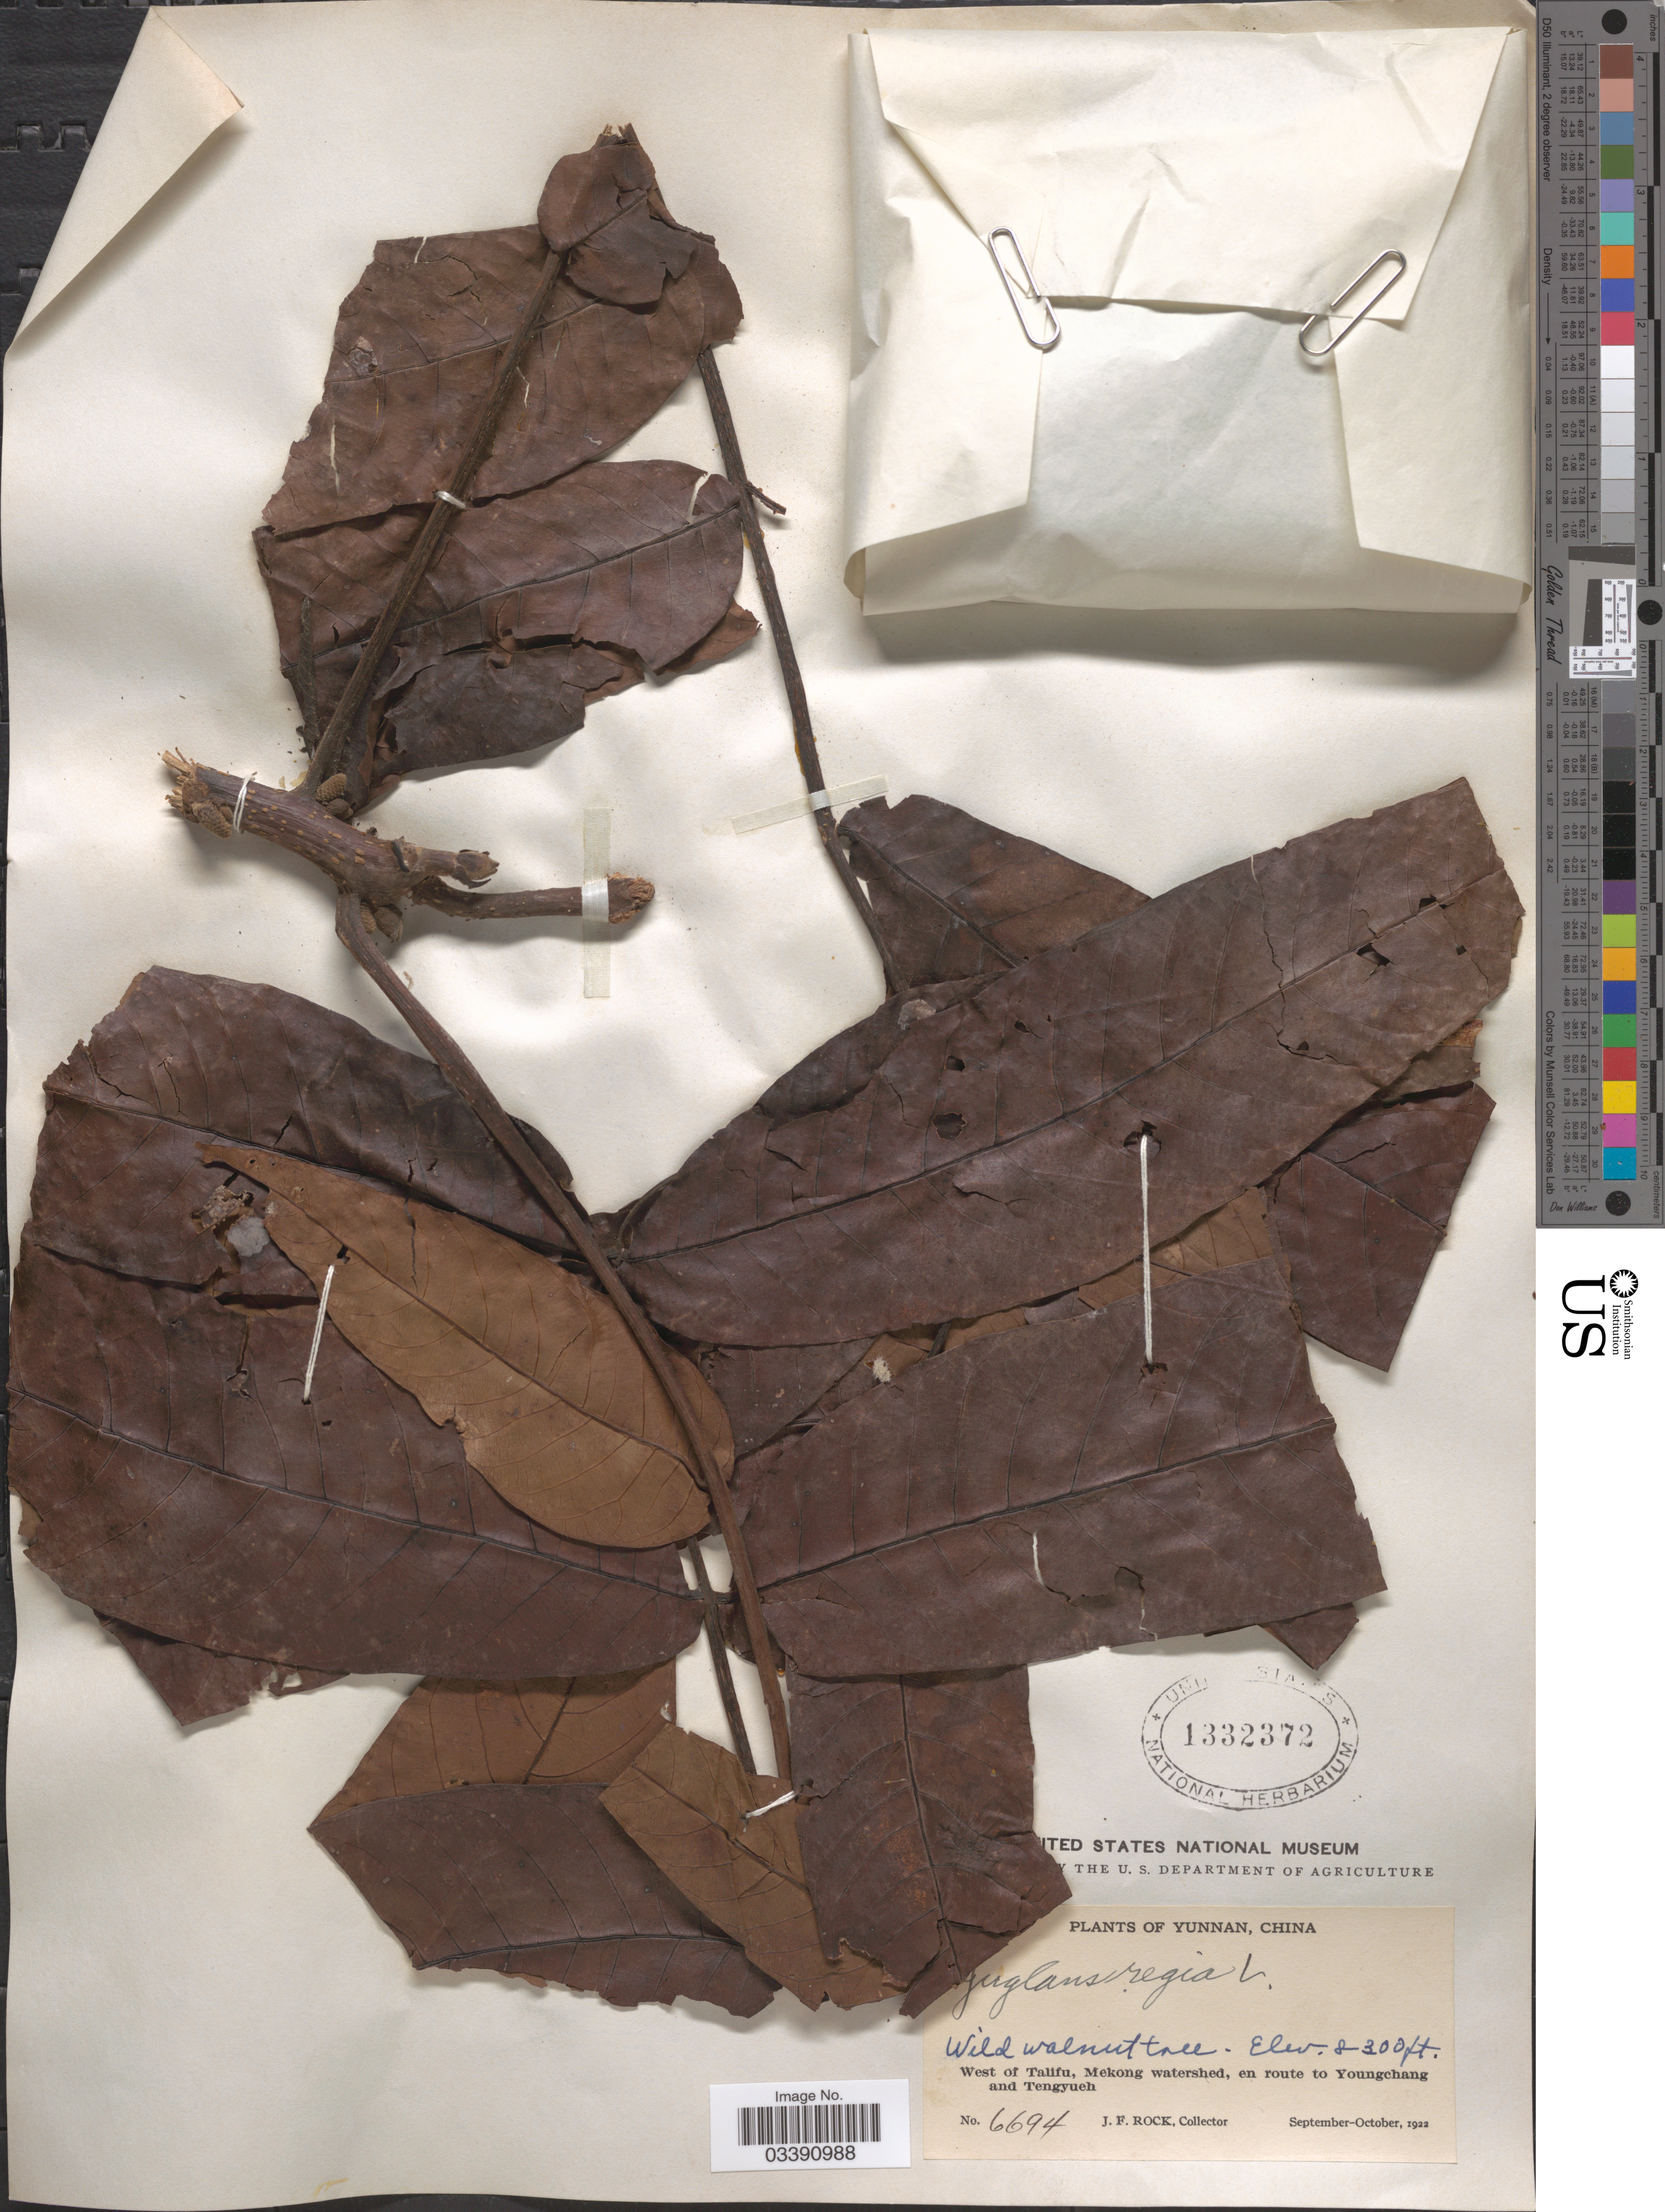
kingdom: Plantae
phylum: Tracheophyta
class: Magnoliopsida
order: Fagales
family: Juglandaceae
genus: Juglans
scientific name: Juglans regia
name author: L.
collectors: J. Rock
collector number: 6694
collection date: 1922-09/1922-10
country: China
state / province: Yunnan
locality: West of Talifu, Mekong watershed, en route to Youngchang and Tengyueh.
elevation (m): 2530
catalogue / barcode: US 1332372